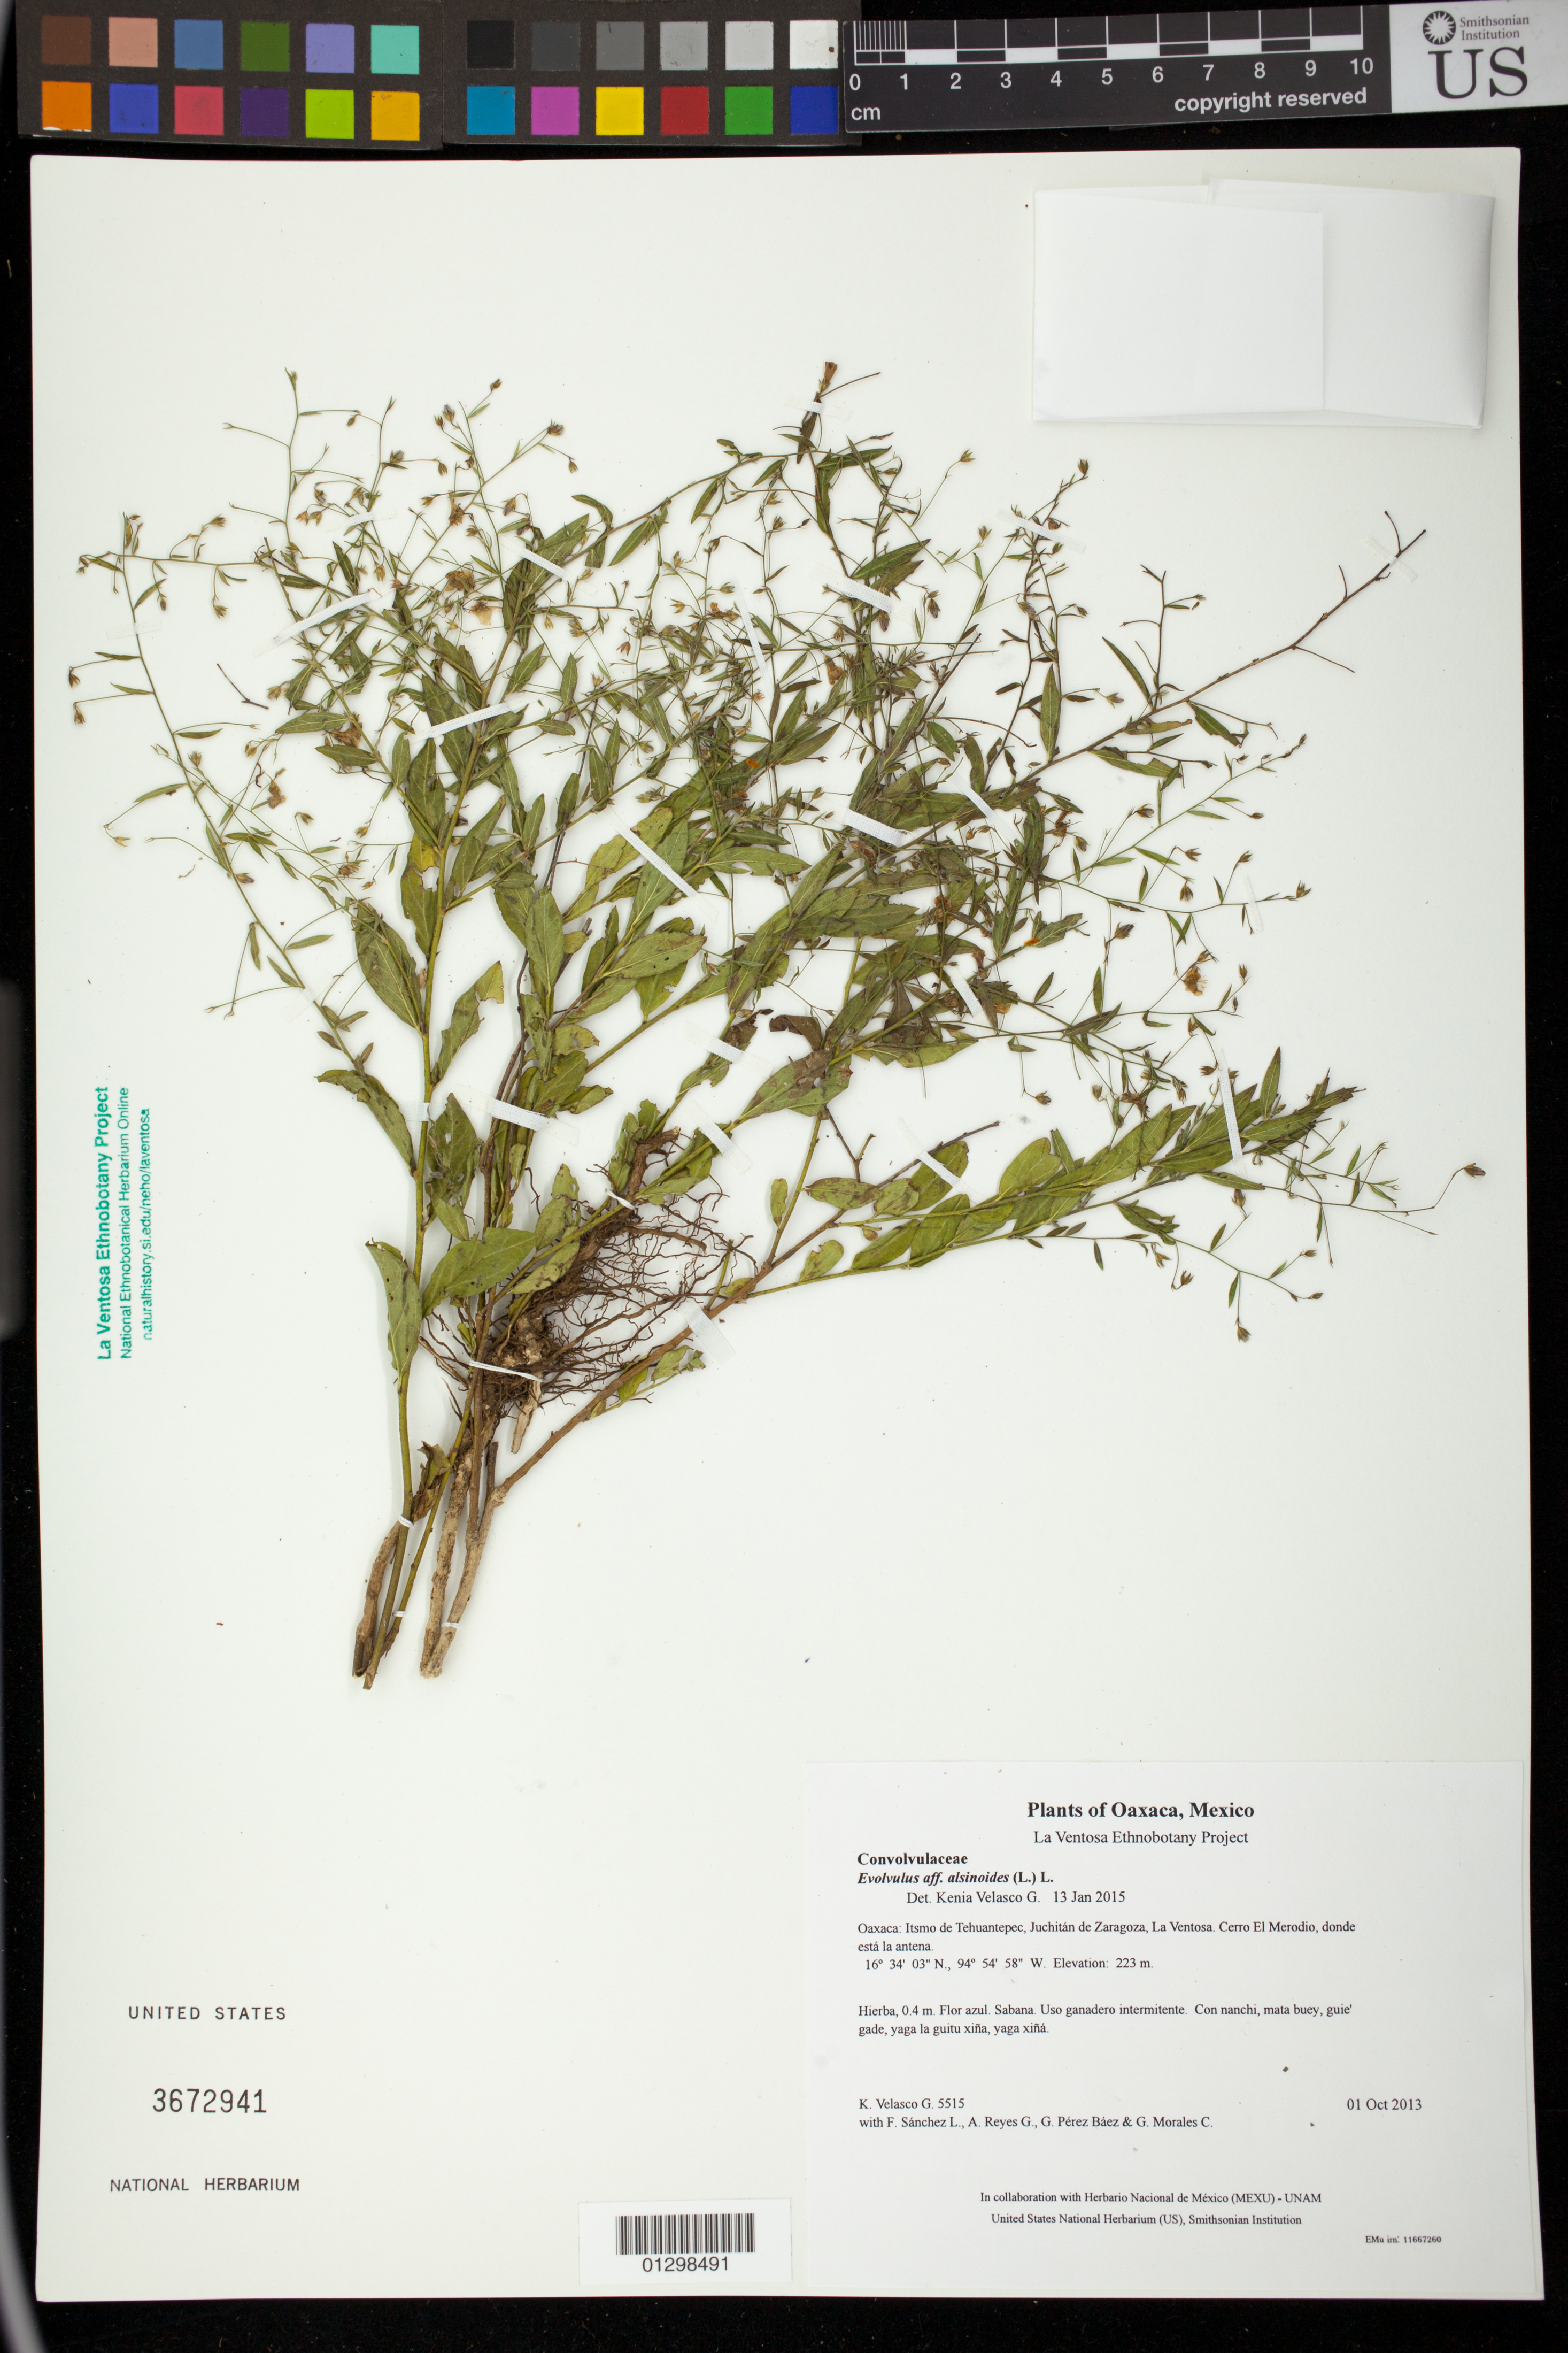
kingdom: Plantae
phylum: Tracheophyta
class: Magnoliopsida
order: Solanales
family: Convolvulaceae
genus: Evolvulus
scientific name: Evolvulus alsinoides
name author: (L.) L.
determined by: Velasco G., Kenia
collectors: K. Velasco G., F. Sánchez L., A. Reyes G., G. Pérez Báez & G. Morales C.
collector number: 5515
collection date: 2013-10-01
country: Mexico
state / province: Oaxaca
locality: Itsmo de Tehuantepec, Juchitán de Zaragoza, La Ventosa. Cerro El Merodio, donde está la antena.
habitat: Sabana. Uso ganadero intermitente.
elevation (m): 223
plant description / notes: JEBOT, MEXU, SERO, US; Guixi bandaga. 0.4 m. Guie' asul.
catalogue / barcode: US 3672941